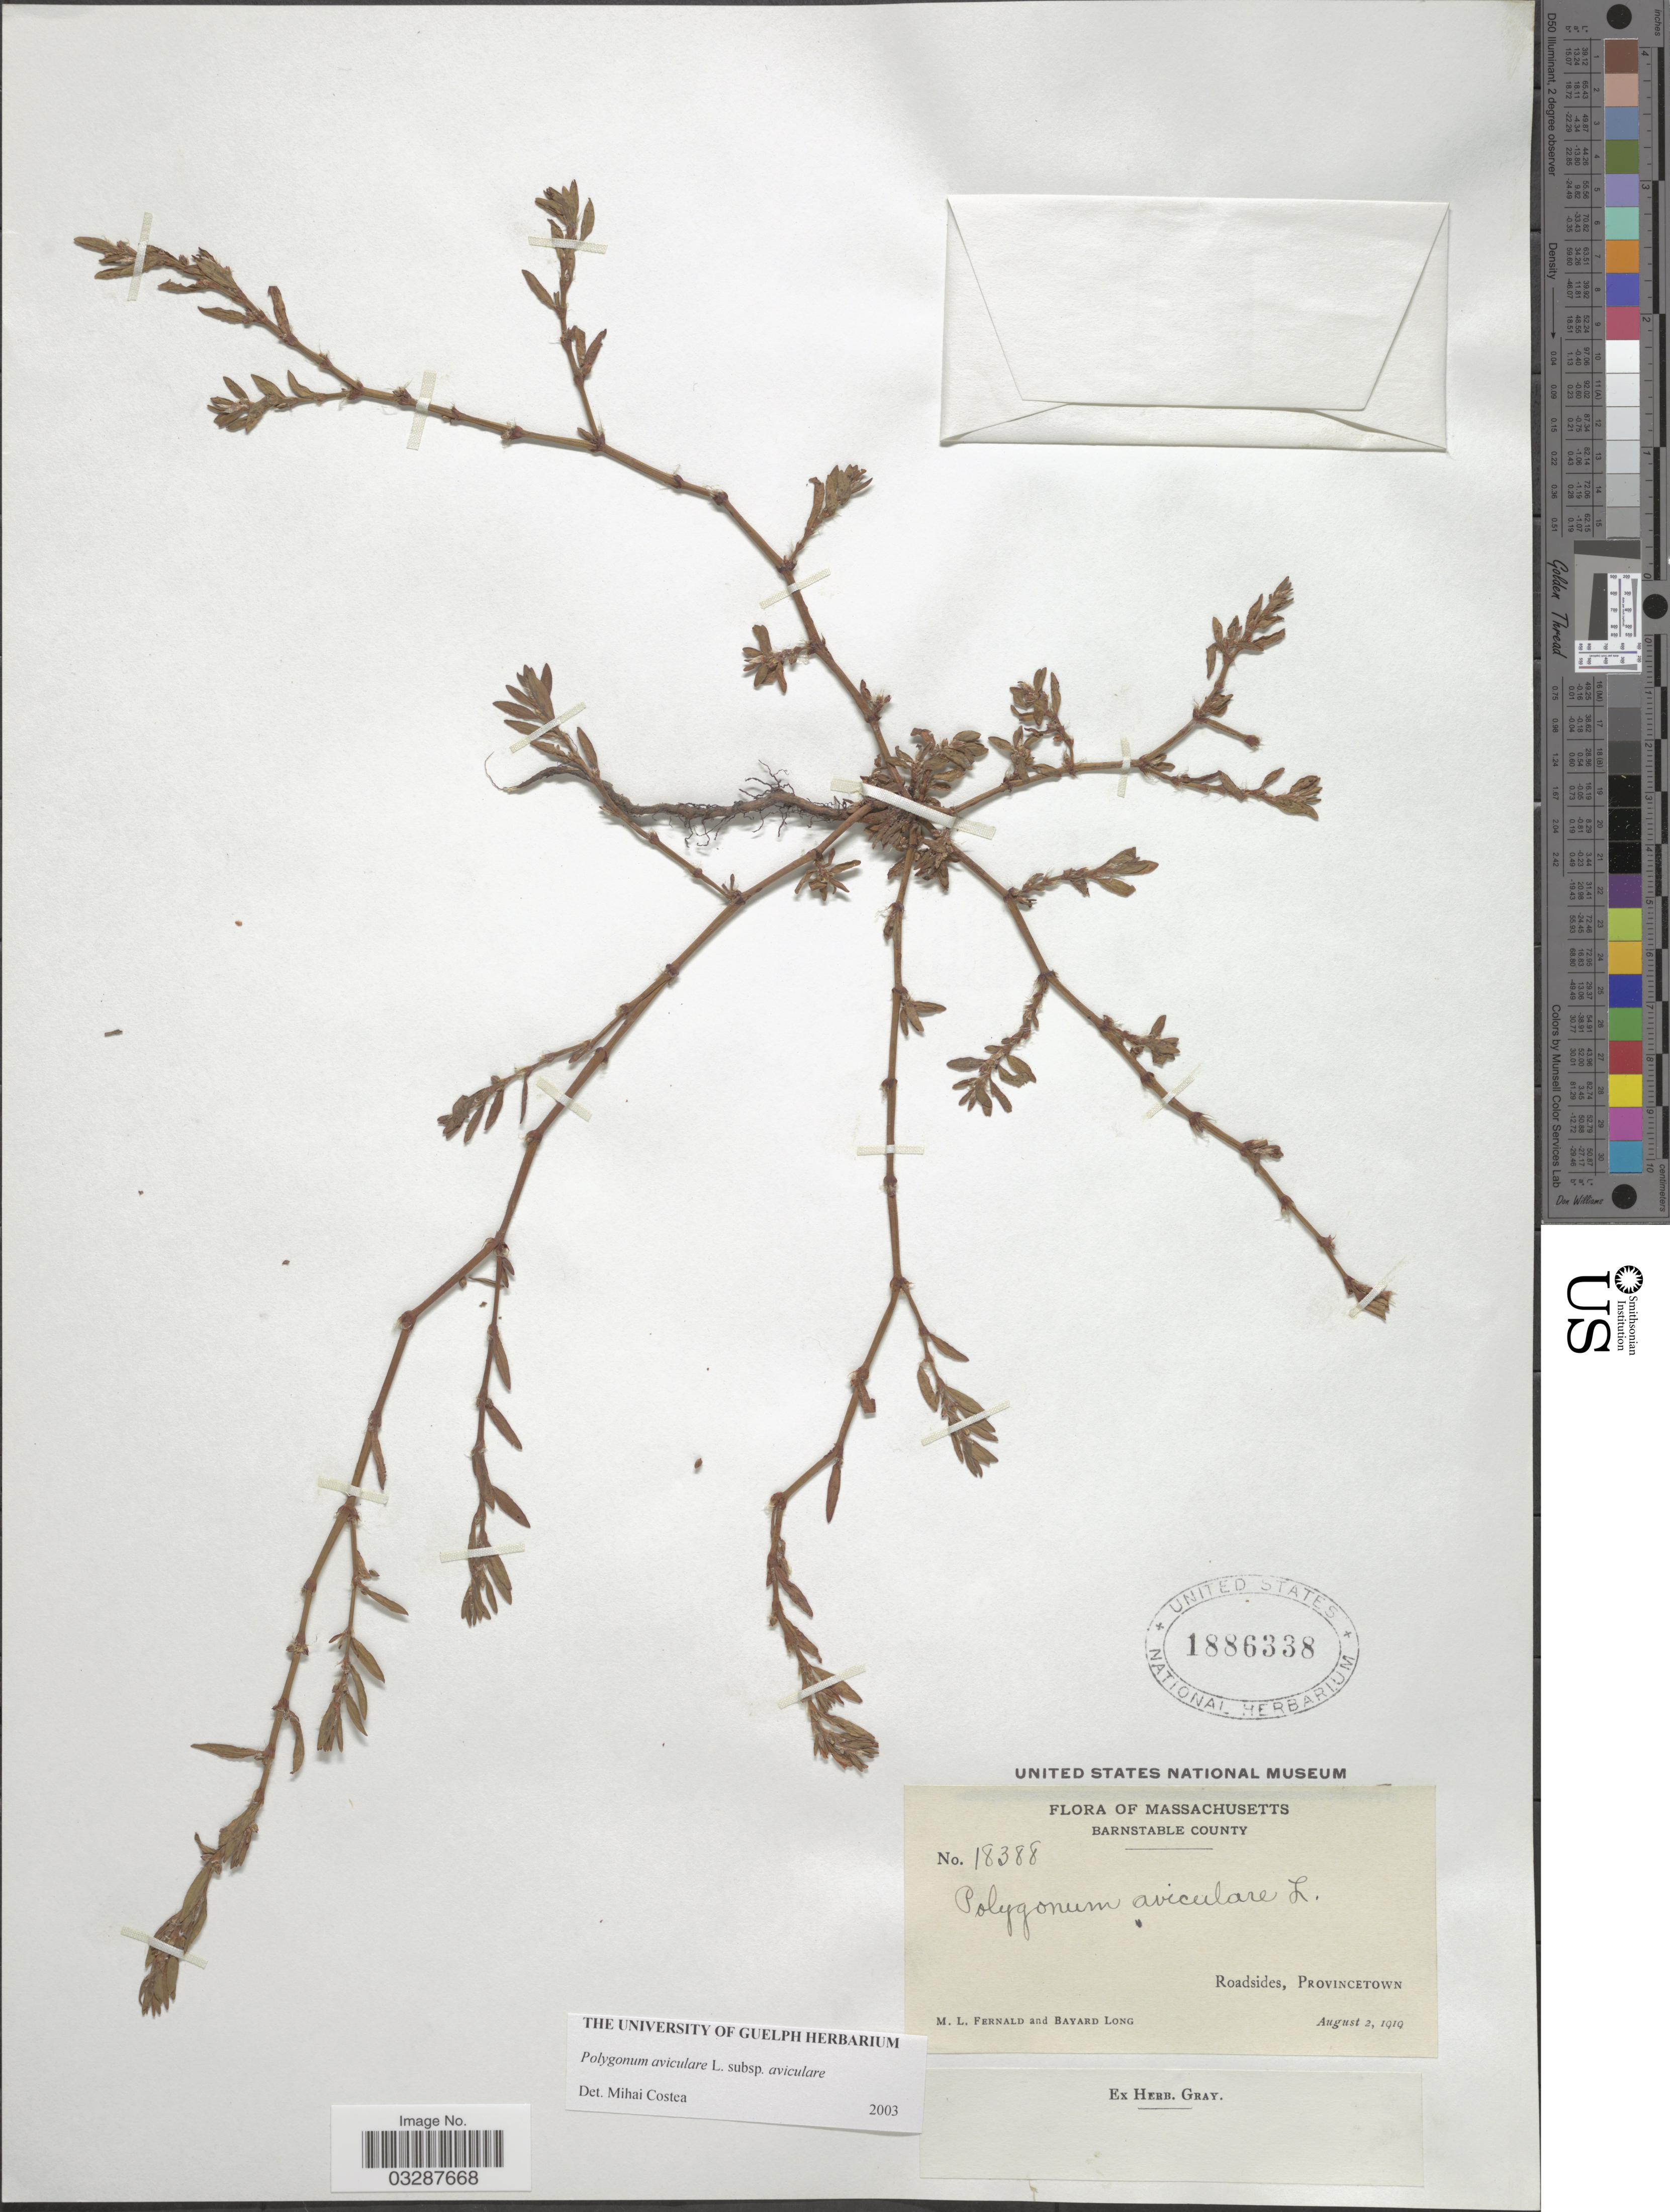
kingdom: Plantae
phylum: Tracheophyta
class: Magnoliopsida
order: Caryophyllales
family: Polygonaceae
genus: Polygonum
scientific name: Polygonum aviculare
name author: L.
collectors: M. L. Fernald & B. Long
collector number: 18388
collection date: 1919-08-02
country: United States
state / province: Massachusetts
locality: Barnstable County. Roadsides, Provincetown.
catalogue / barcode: US 1886338